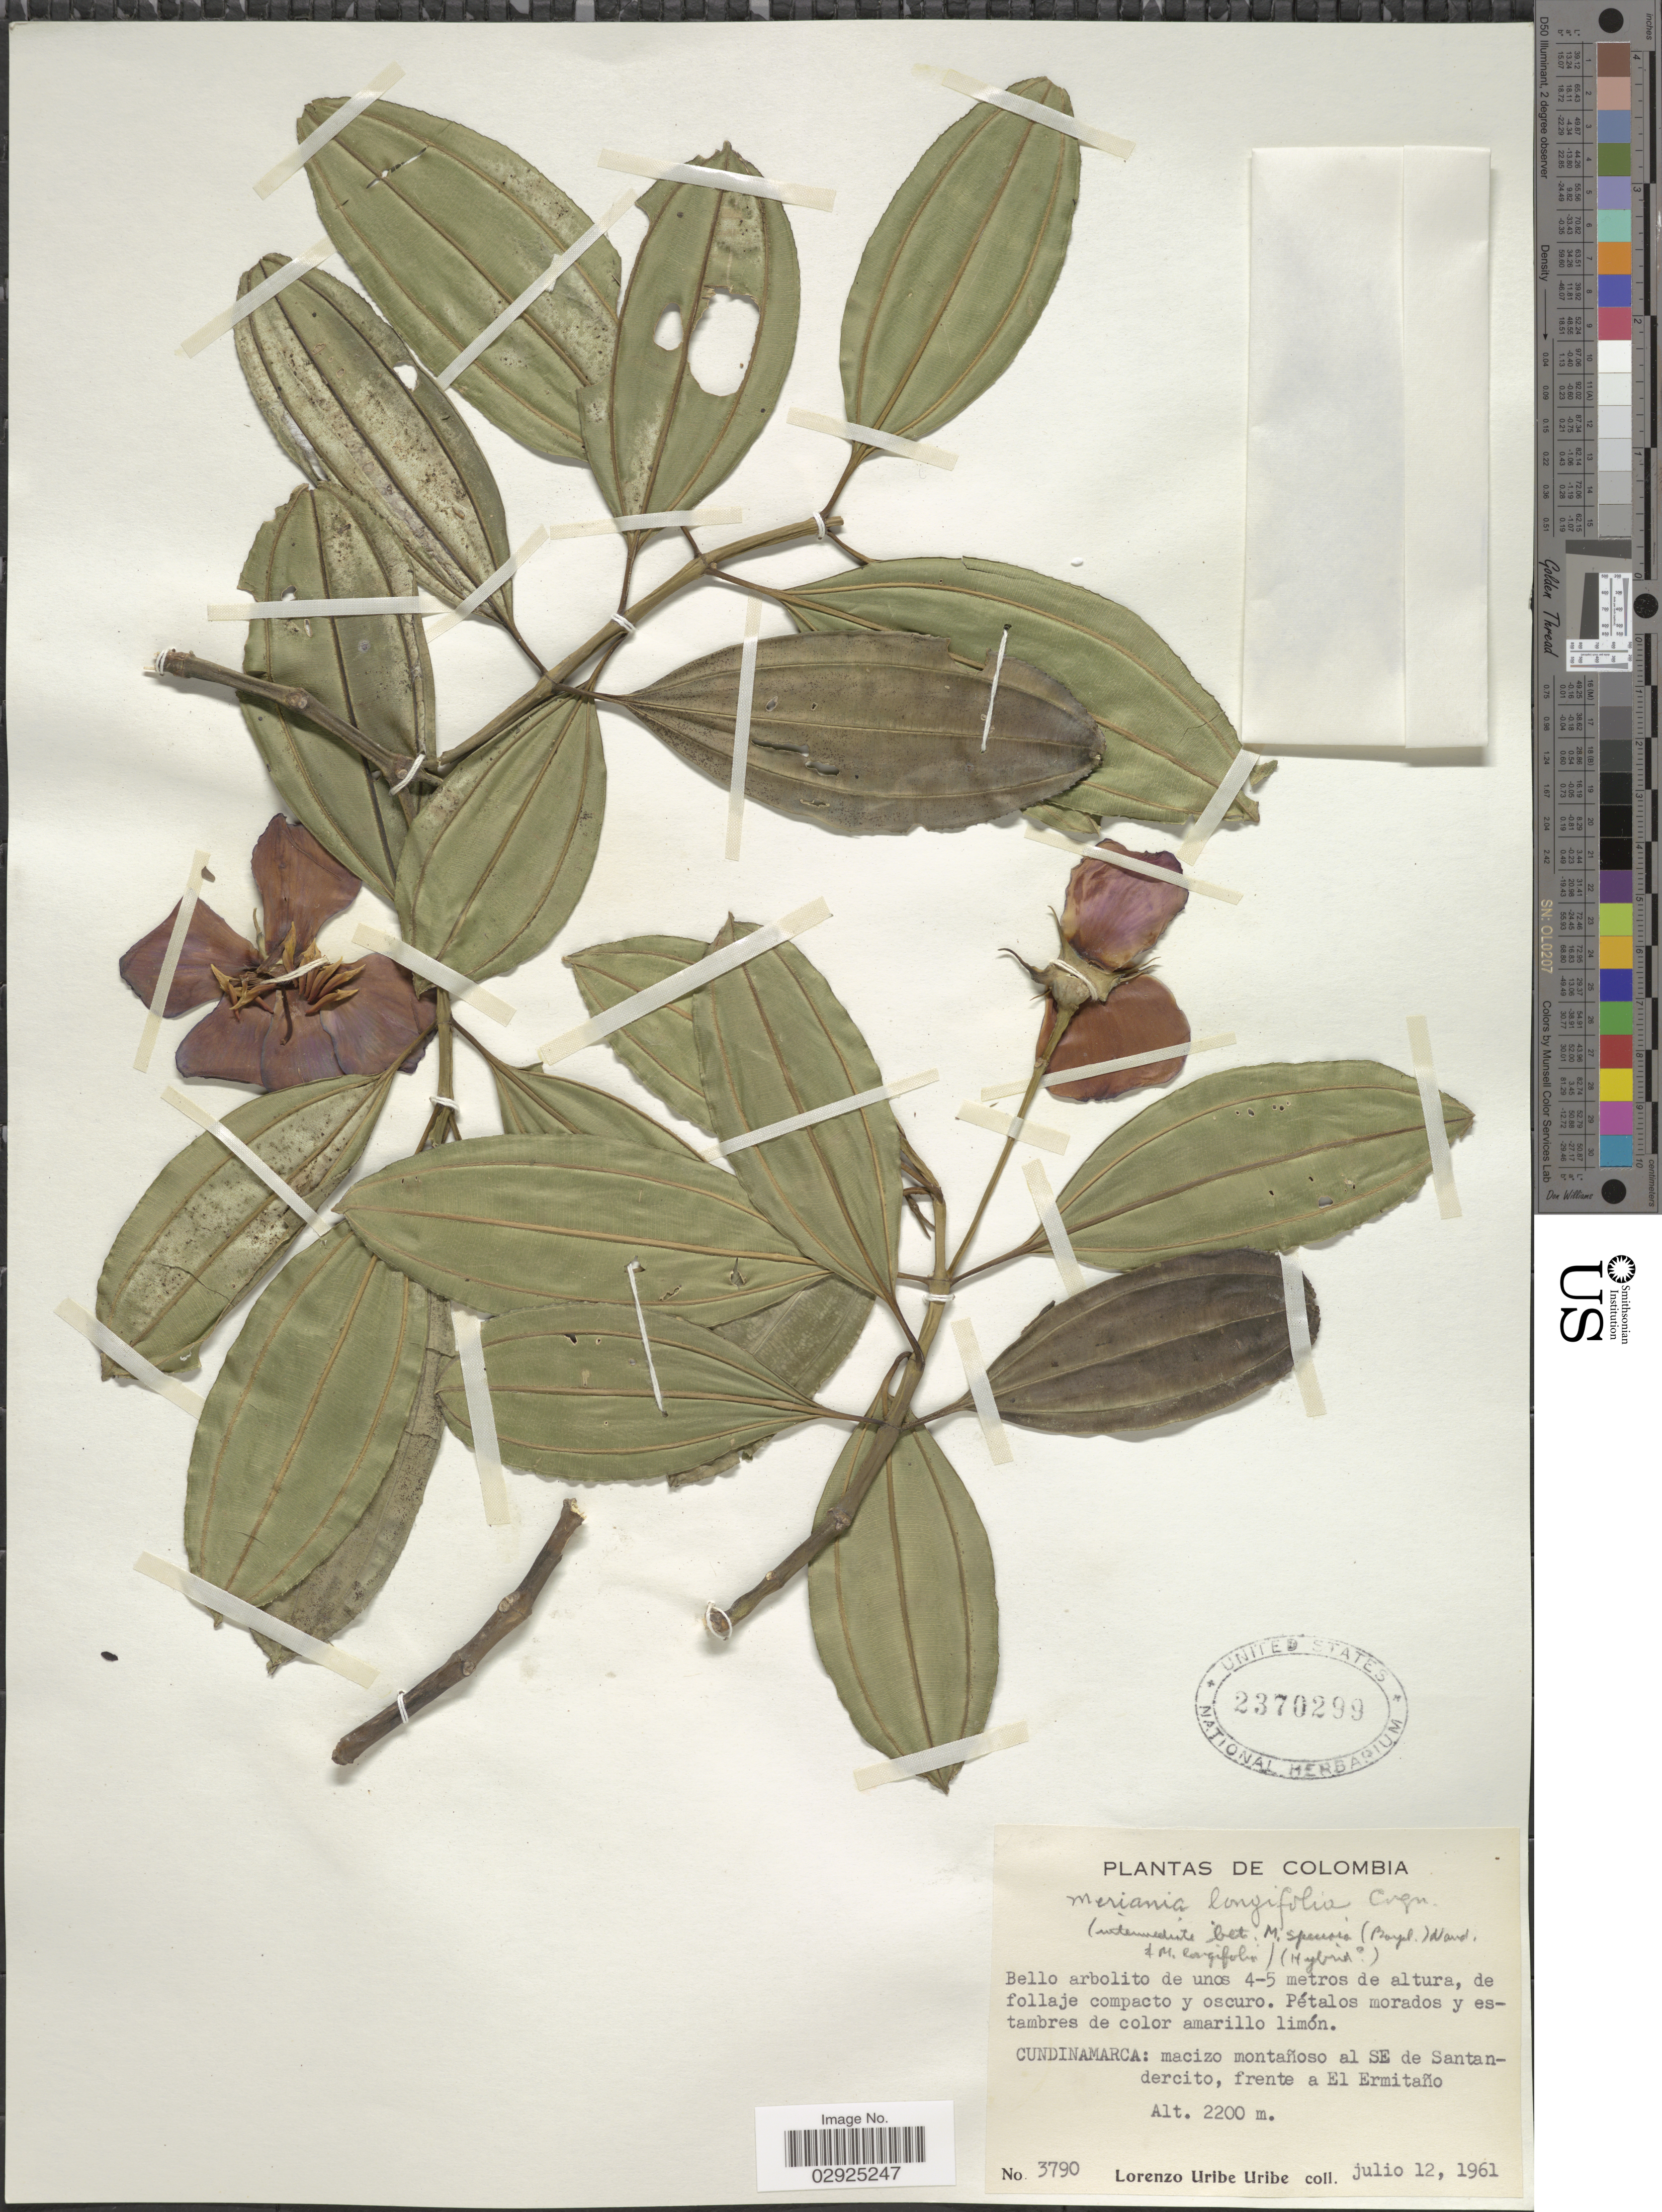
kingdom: Plantae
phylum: Tracheophyta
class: Magnoliopsida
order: Myrtales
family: Melastomataceae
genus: Meriania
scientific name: Meriania longifolia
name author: (Naudin) Cogn.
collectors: L. Uribe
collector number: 3790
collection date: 1961-07-12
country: Colombia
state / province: Cundinamarca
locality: Macizo montañoso al SE de Santandercito, frente a El Ermitaño.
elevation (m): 2200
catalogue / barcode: US 2370299